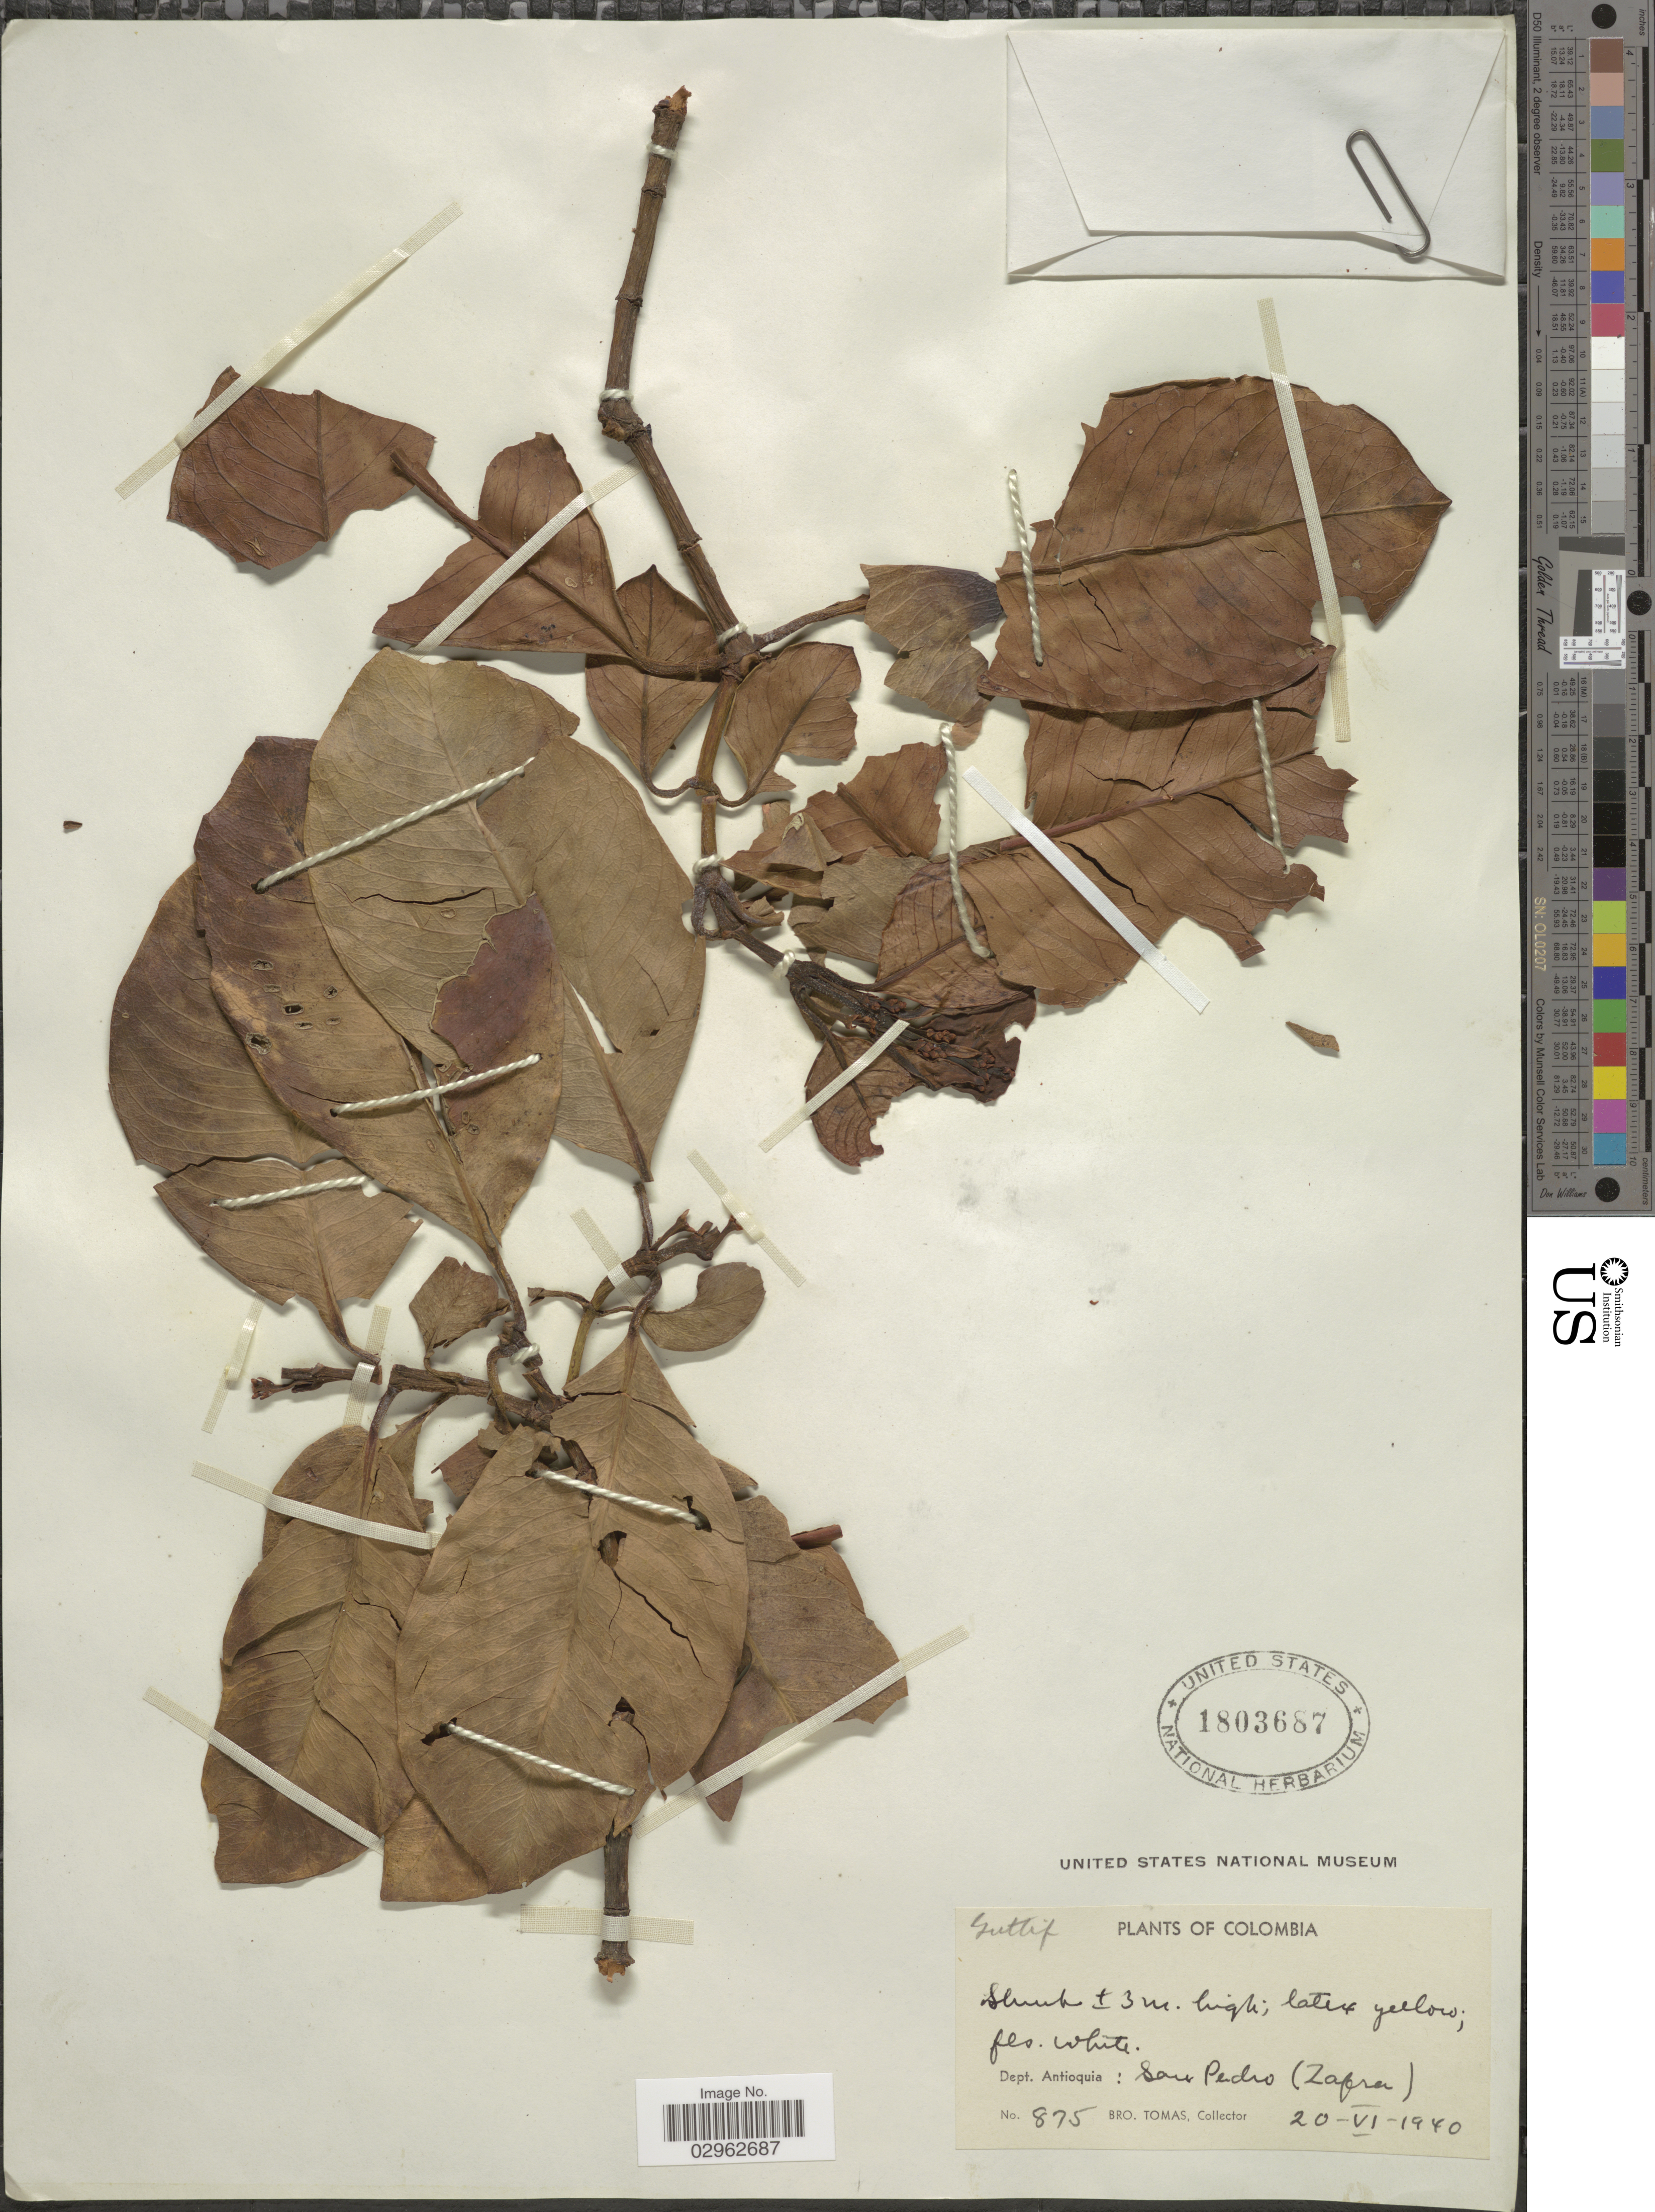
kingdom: Plantae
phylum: Tracheophyta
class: Magnoliopsida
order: Malpighiales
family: Clusiaceae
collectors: B. Tomas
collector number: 875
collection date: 1940-06-20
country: Colombia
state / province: Antioquia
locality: Dept. Antioquia: San Pedro (Zafra).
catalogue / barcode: US 1803687